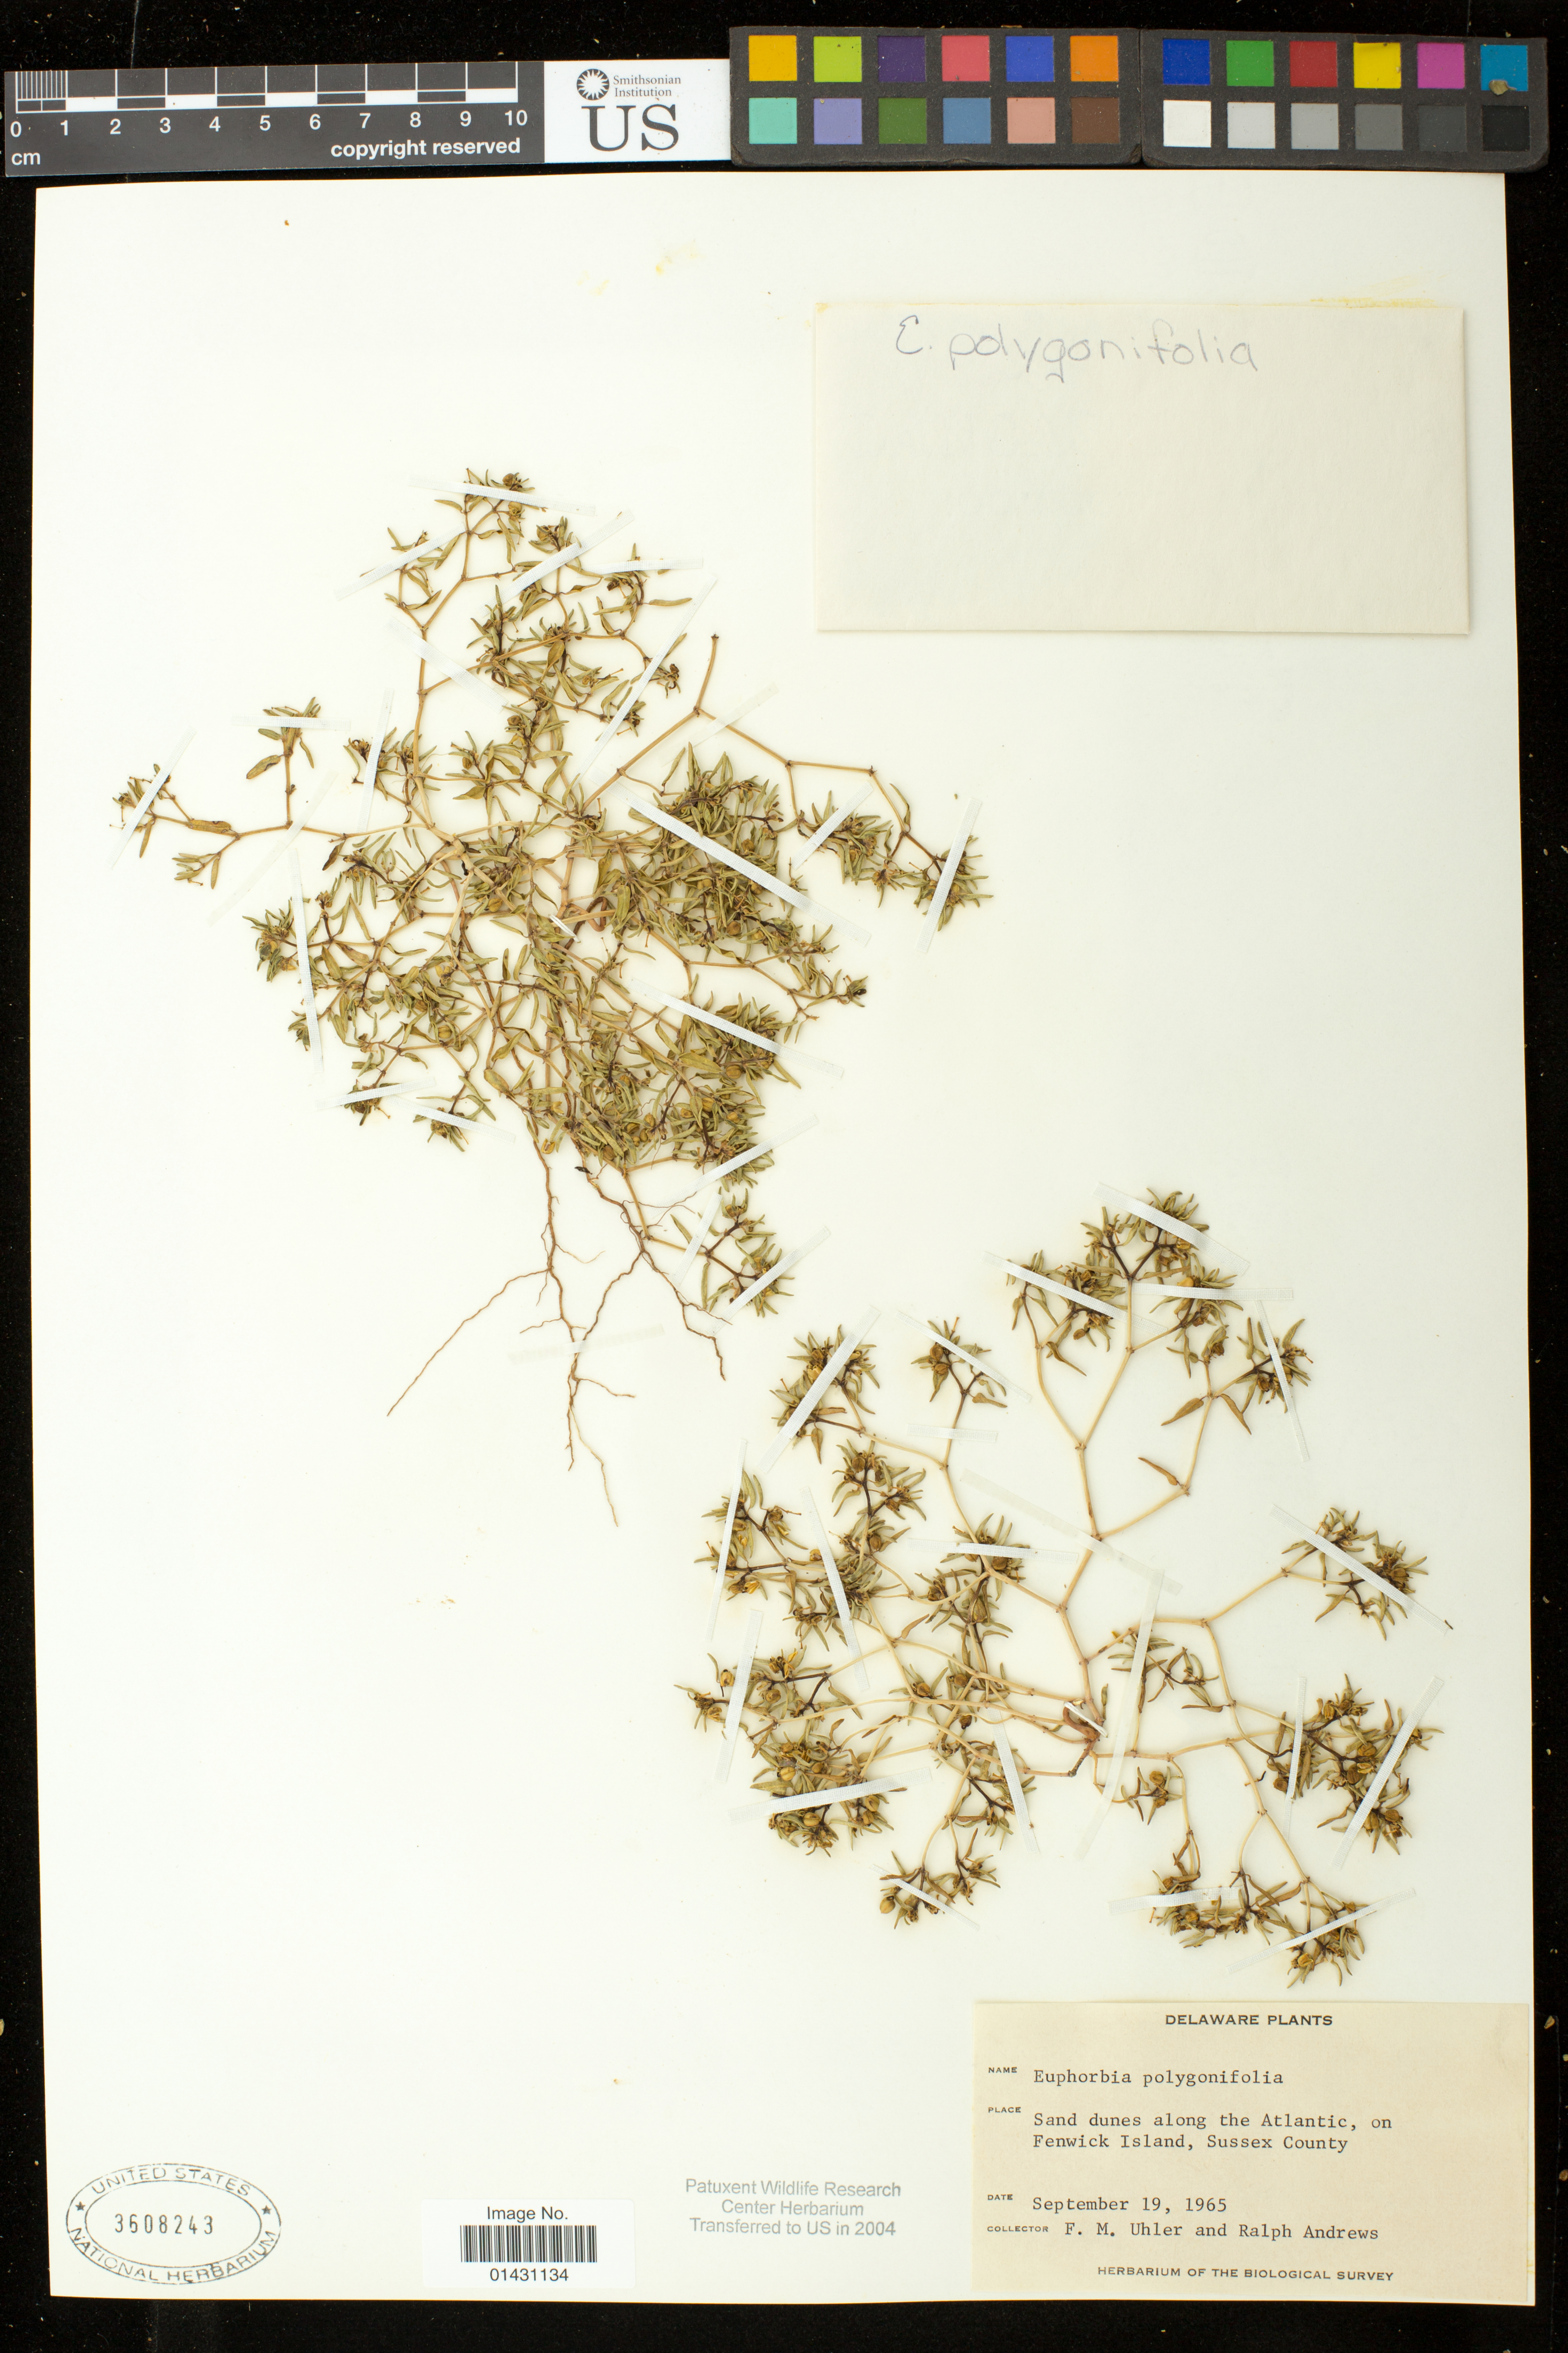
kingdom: Plantae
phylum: Tracheophyta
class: Magnoliopsida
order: Malpighiales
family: Euphorbiaceae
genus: Euphorbia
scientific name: Euphorbia polygonifolia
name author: L.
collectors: F. M. Uhler & R. Andrews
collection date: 1965-09-19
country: United States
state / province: Delaware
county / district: Sussex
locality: Sand dunes along the Atlantic, on Fenwick Island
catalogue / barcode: US 3608243